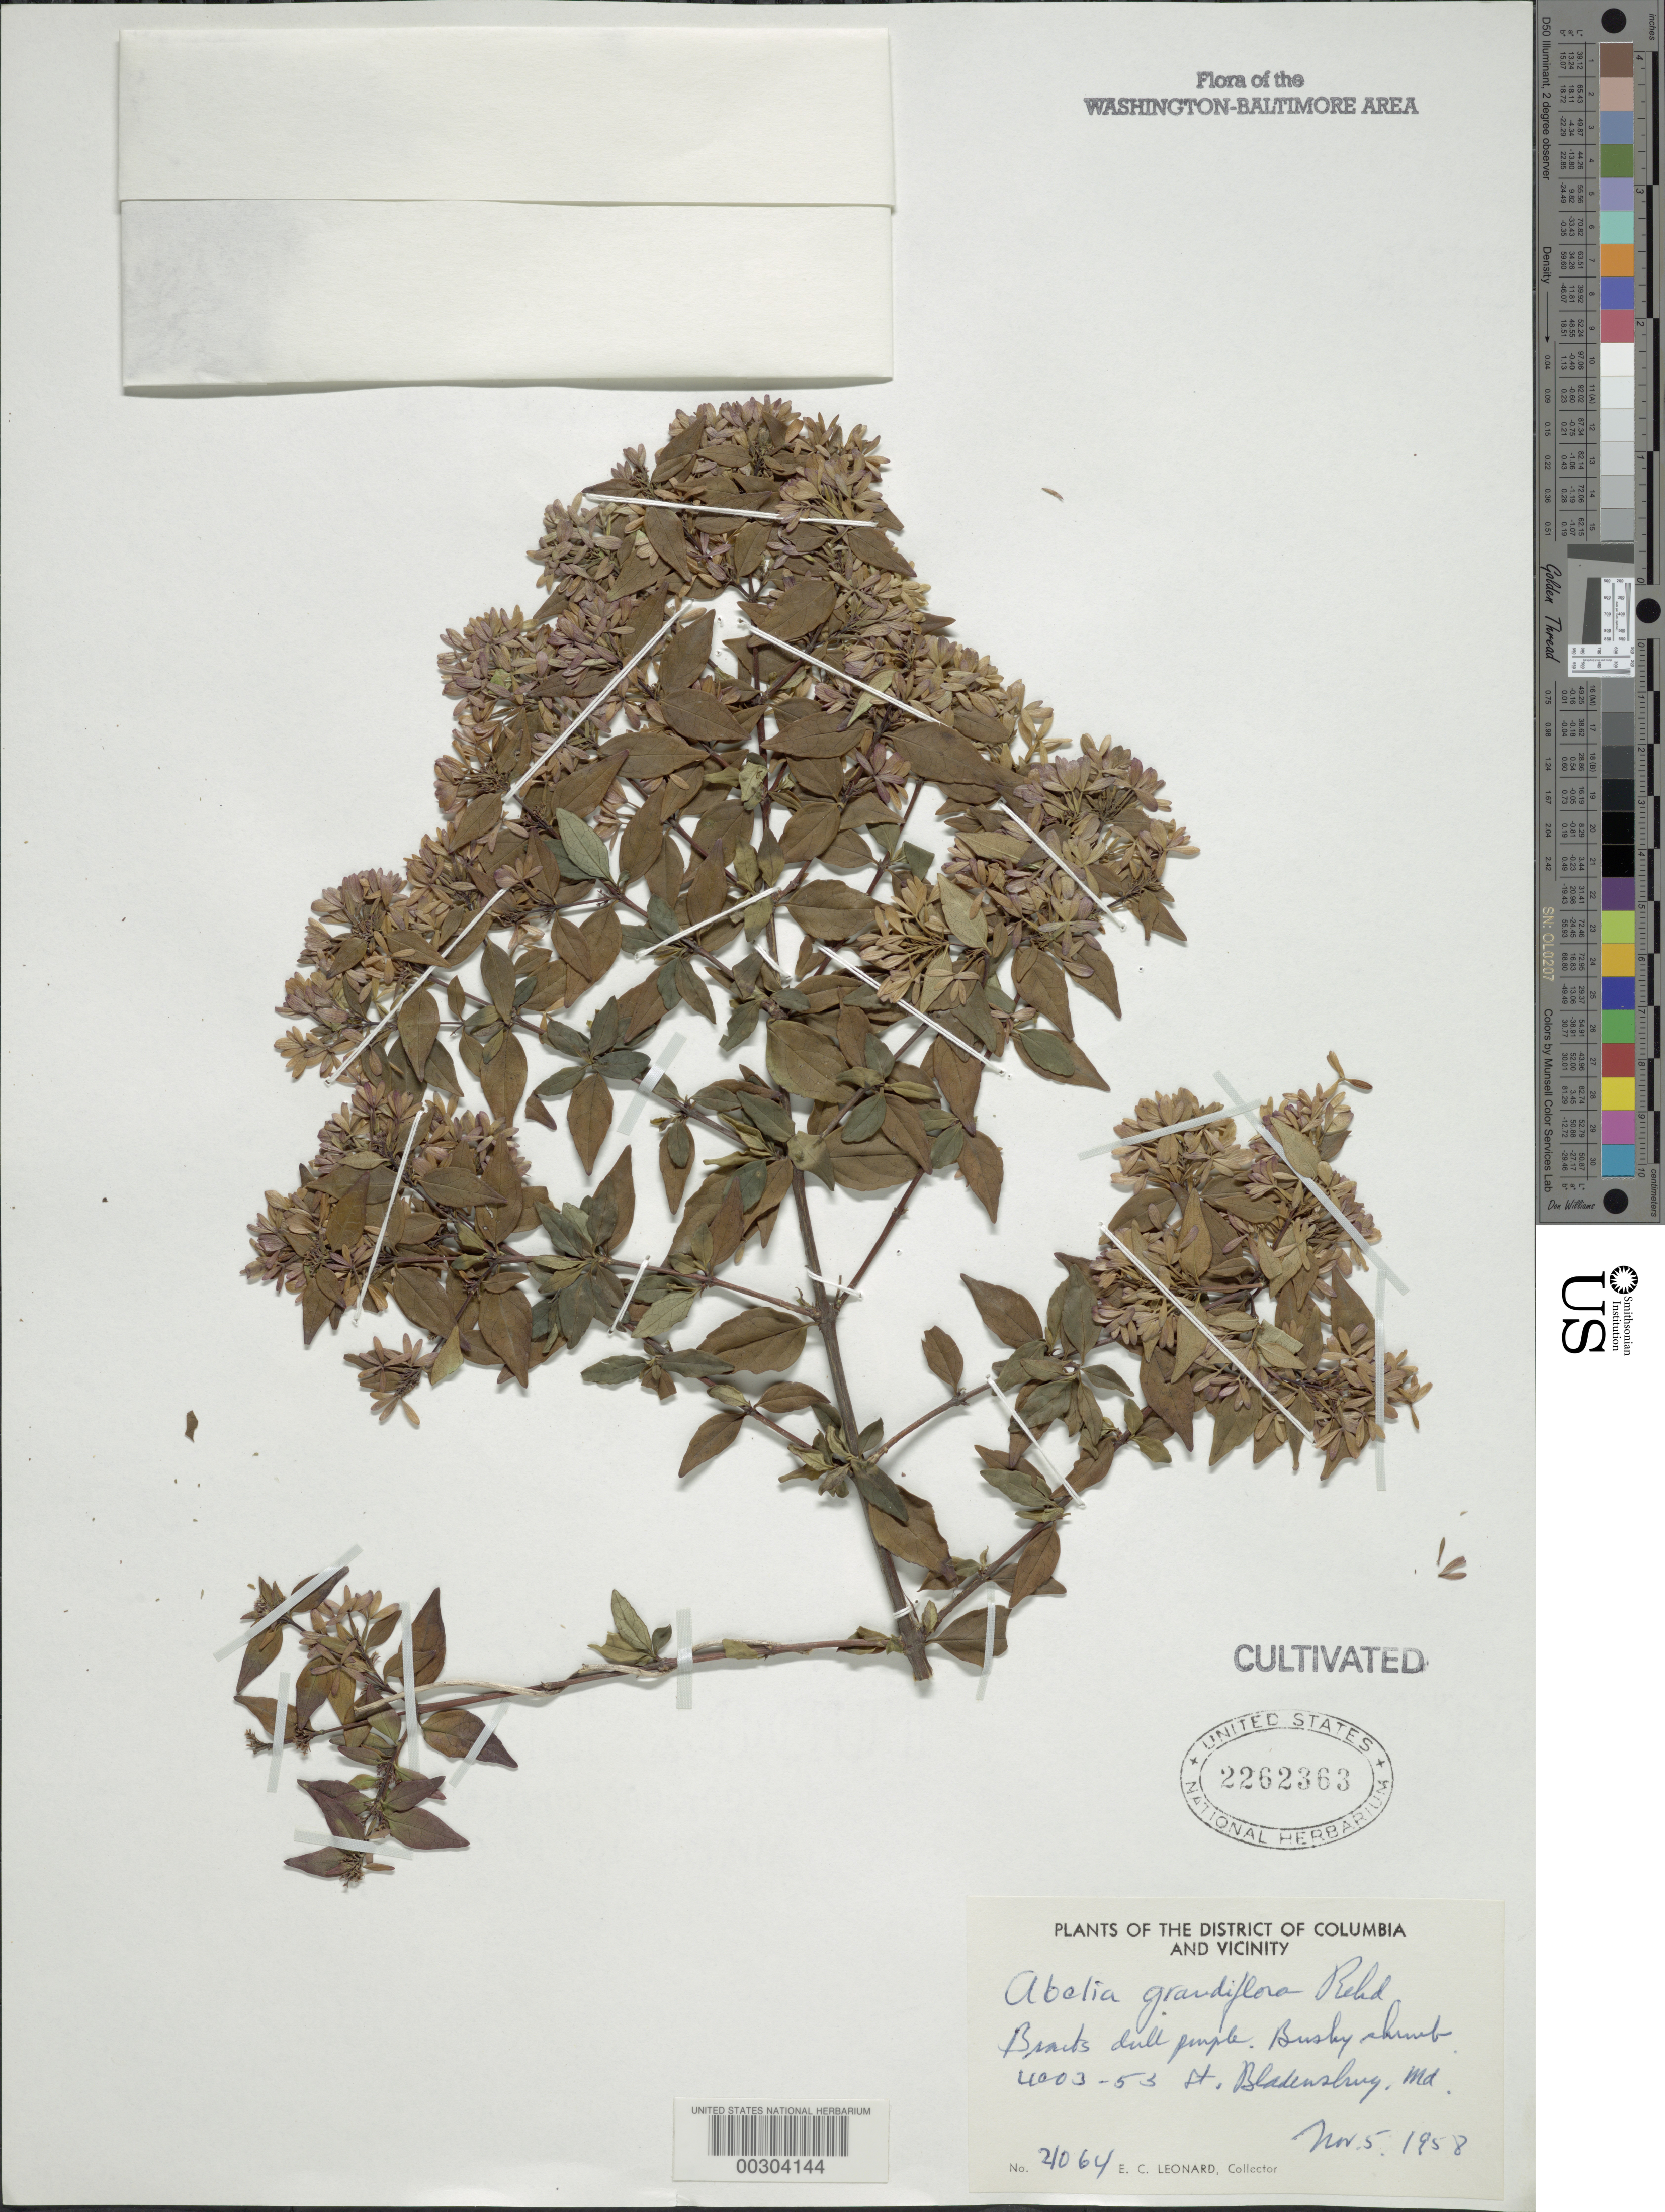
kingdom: Plantae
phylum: Tracheophyta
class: Magnoliopsida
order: Dipsacales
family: Caprifoliaceae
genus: Abelia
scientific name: Abelia grandiflora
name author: (André) Rehder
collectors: E. C. Leonard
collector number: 21064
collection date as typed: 05 Nov 1958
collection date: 1958-11-05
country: United States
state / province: Maryland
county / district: Prince George's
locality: Bladensburg, 4003 53 St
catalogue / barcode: US 2262363